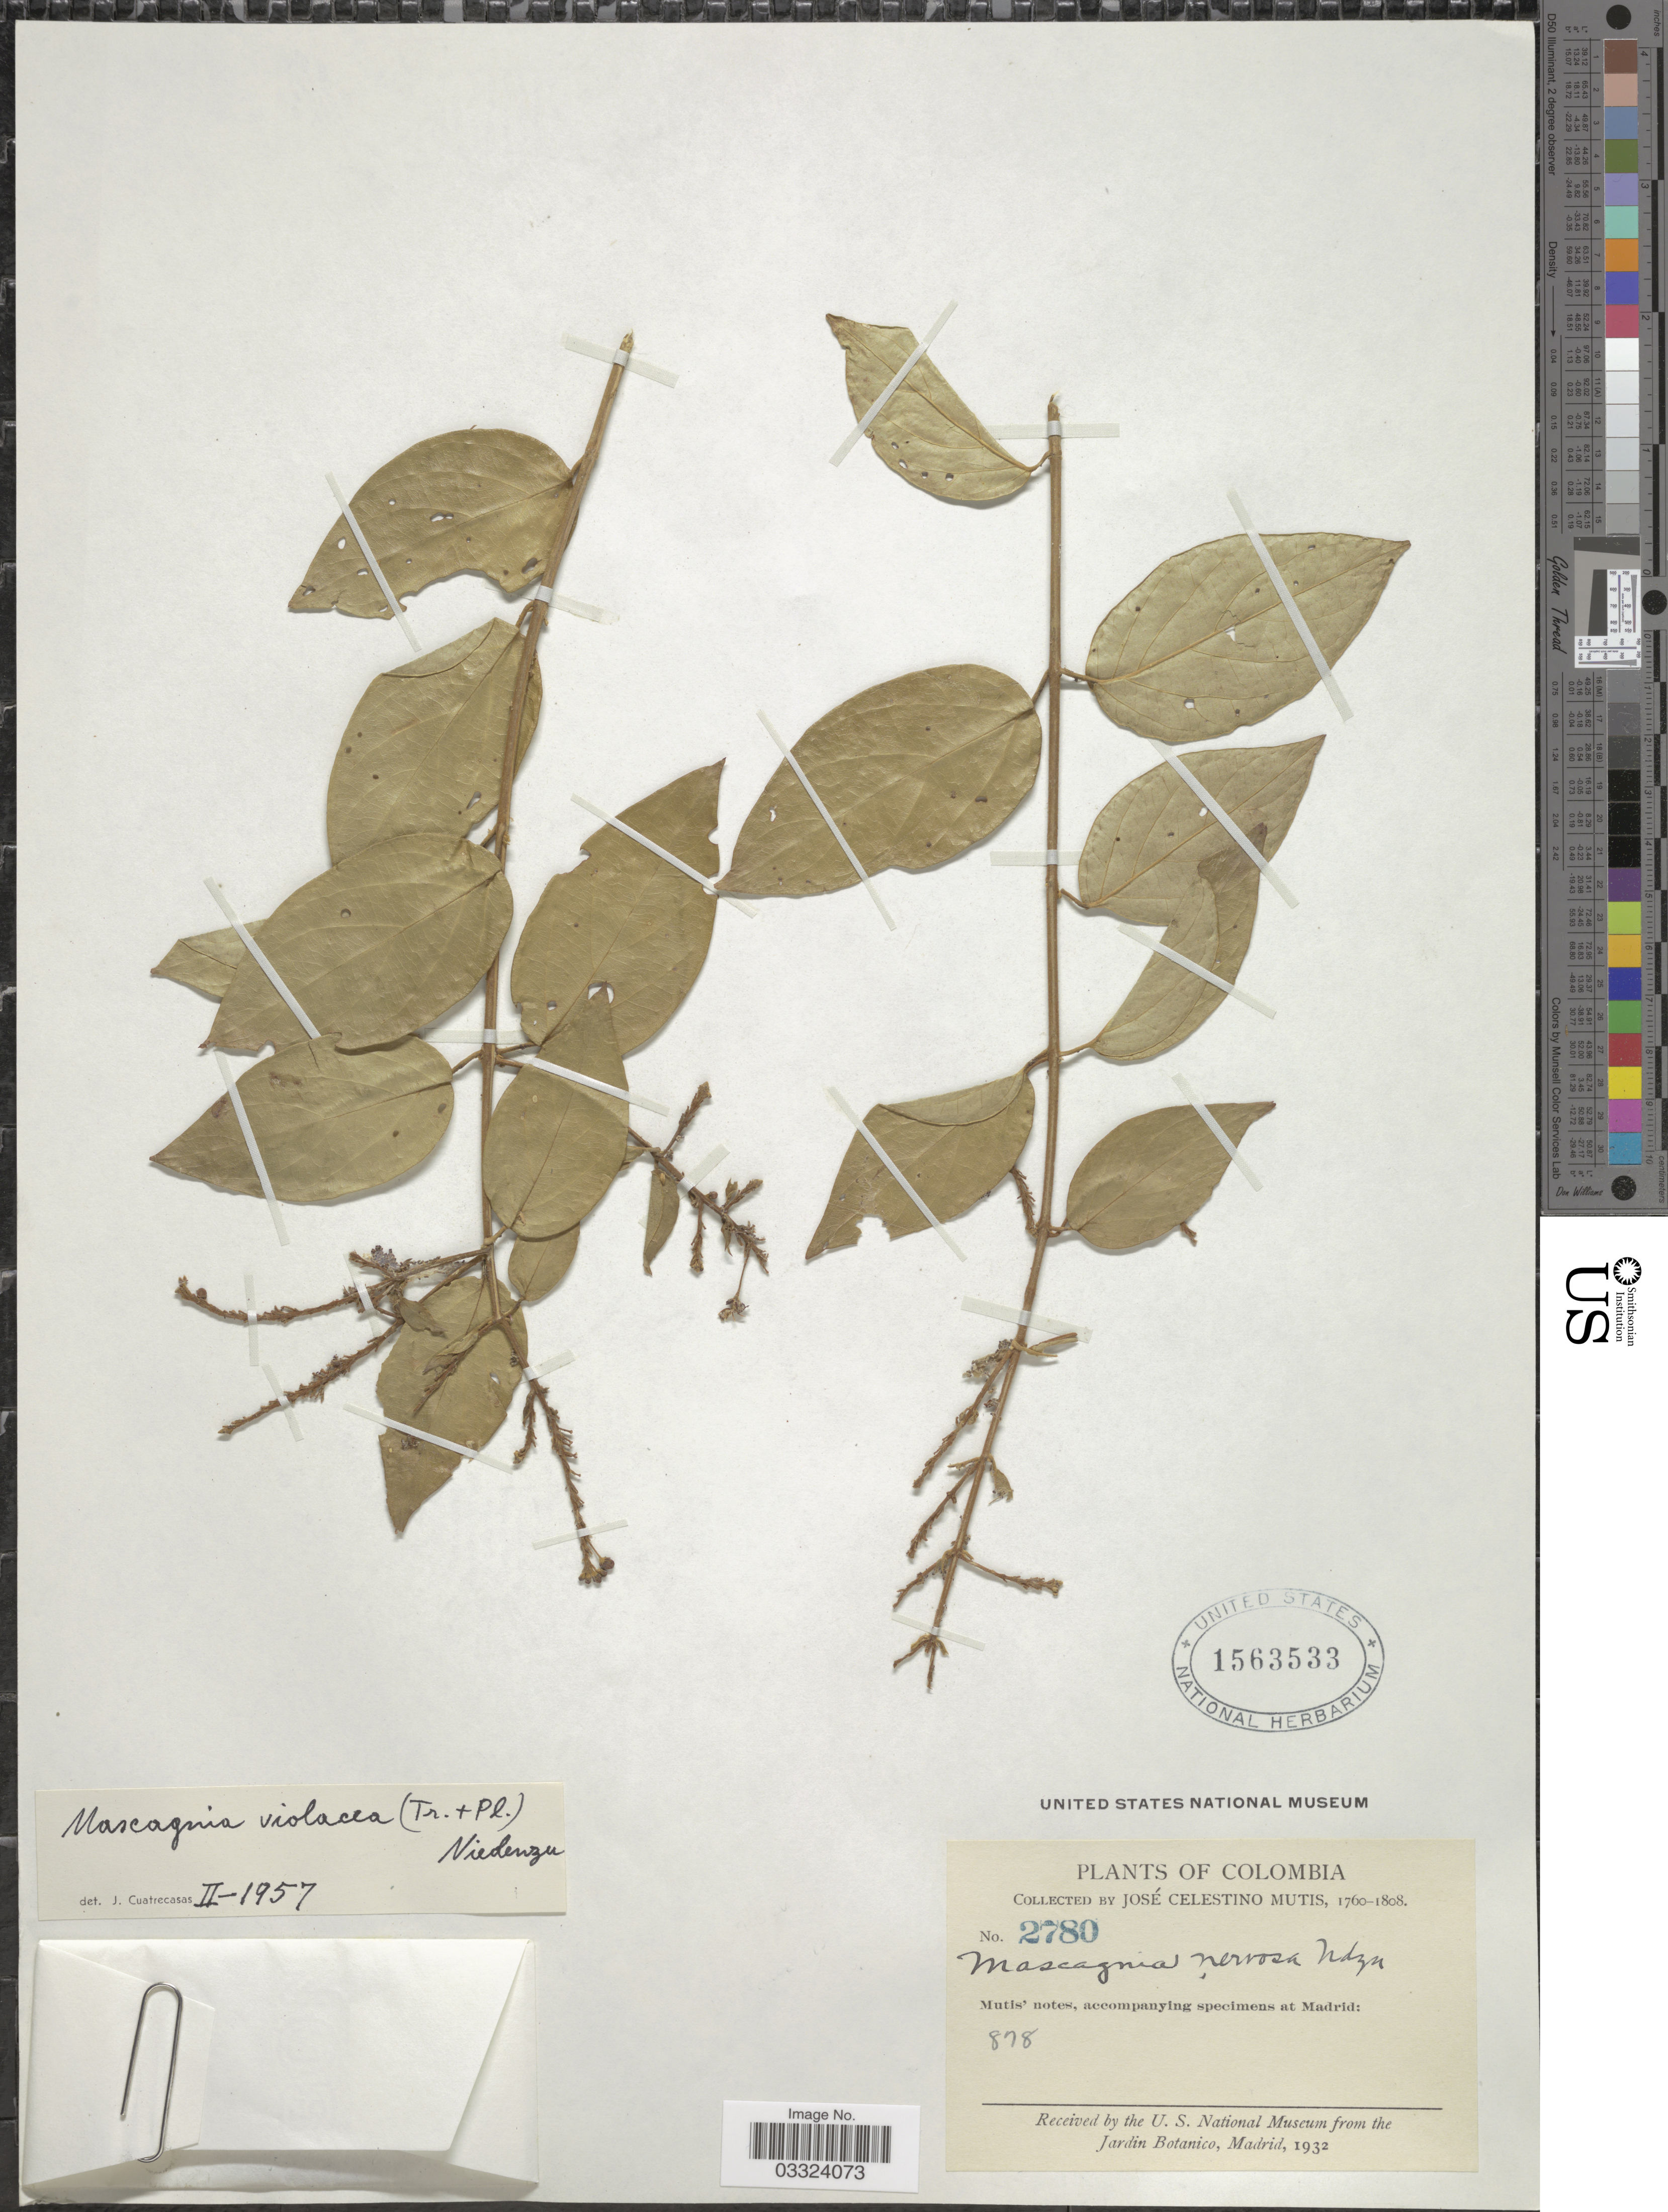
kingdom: Plantae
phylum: Tracheophyta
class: Magnoliopsida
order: Malpighiales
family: Malpighiaceae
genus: Mascagnia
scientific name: Mascagnia violacea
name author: (Triana & Planch.) Nied.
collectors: J. C. B. Mutis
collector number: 2780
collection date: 1760/1808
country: Colombia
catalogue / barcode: US 1563533